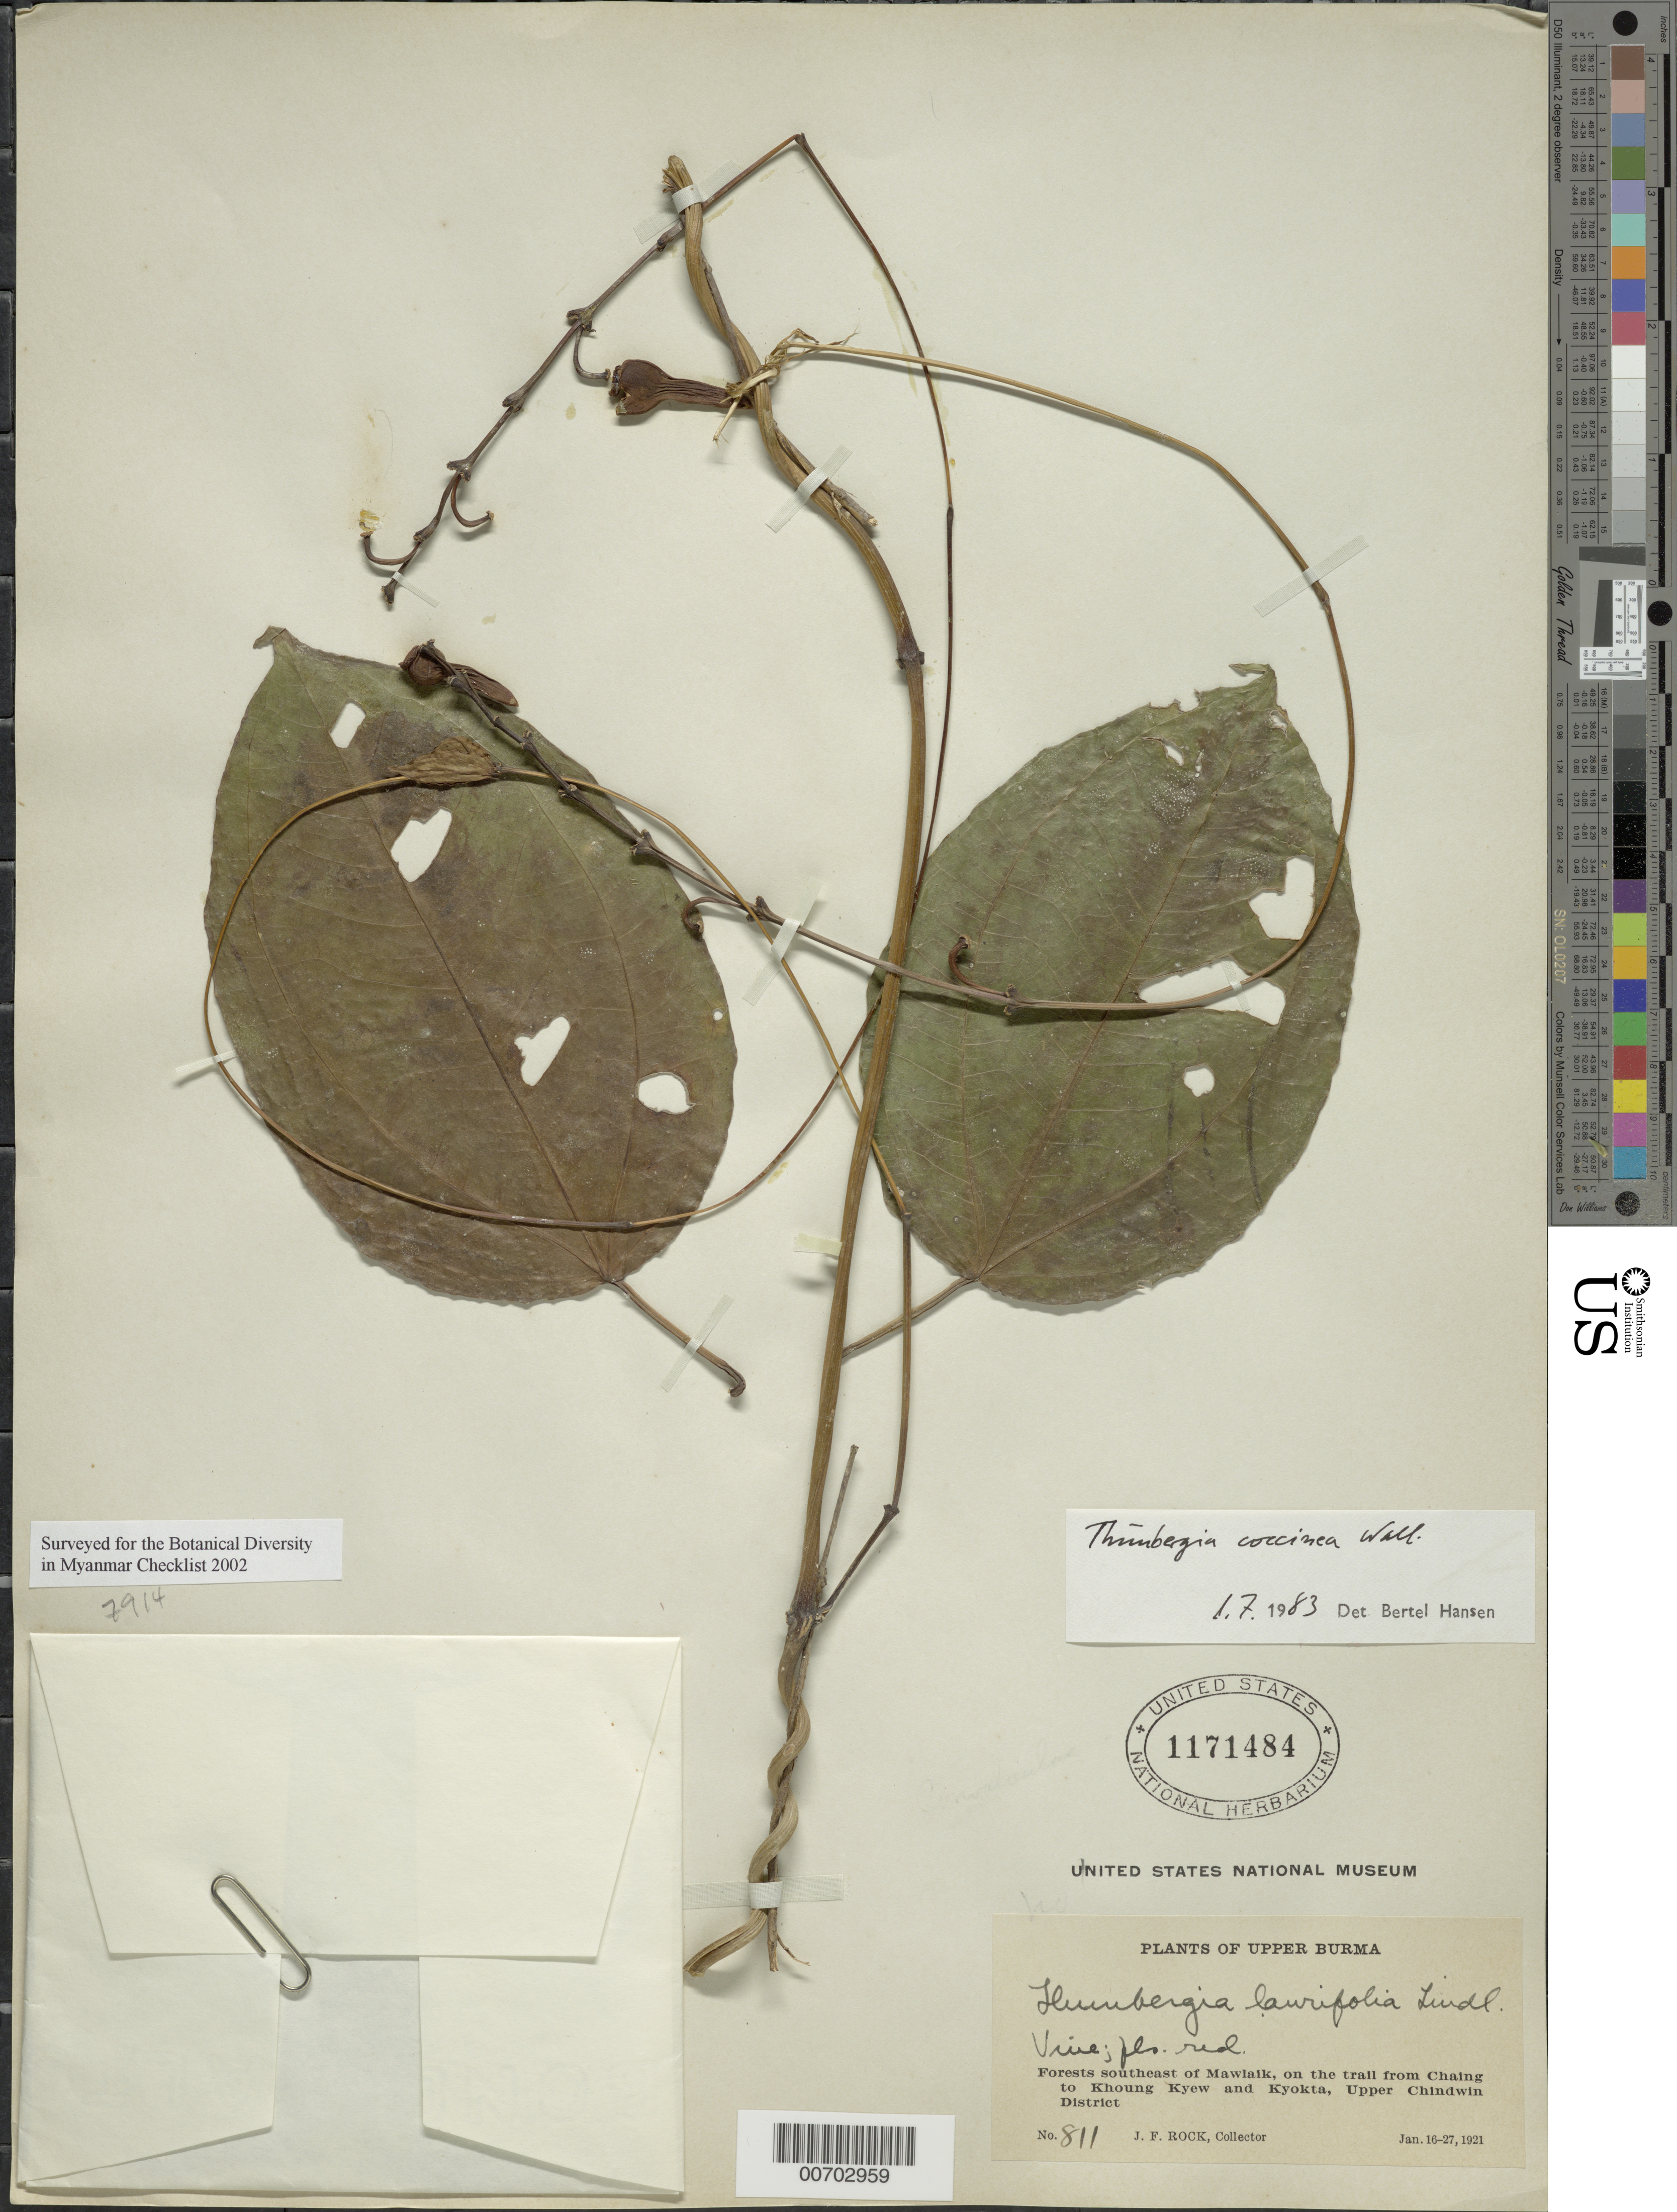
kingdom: Plantae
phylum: Tracheophyta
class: Magnoliopsida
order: Lamiales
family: Acanthaceae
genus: Thunbergia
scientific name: Thunbergia coccinea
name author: Wall.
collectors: J. F. Rock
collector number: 811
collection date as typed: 16 Jan 1921 to 27 Jan 1921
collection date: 1921-01-16/1921-01-27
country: Myanmar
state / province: Sagaing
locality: Upper Chindwin Dist., Mawlaik, trail from Chaing to Khoung Kyew & Kyokta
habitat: Forest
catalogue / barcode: US 1171484